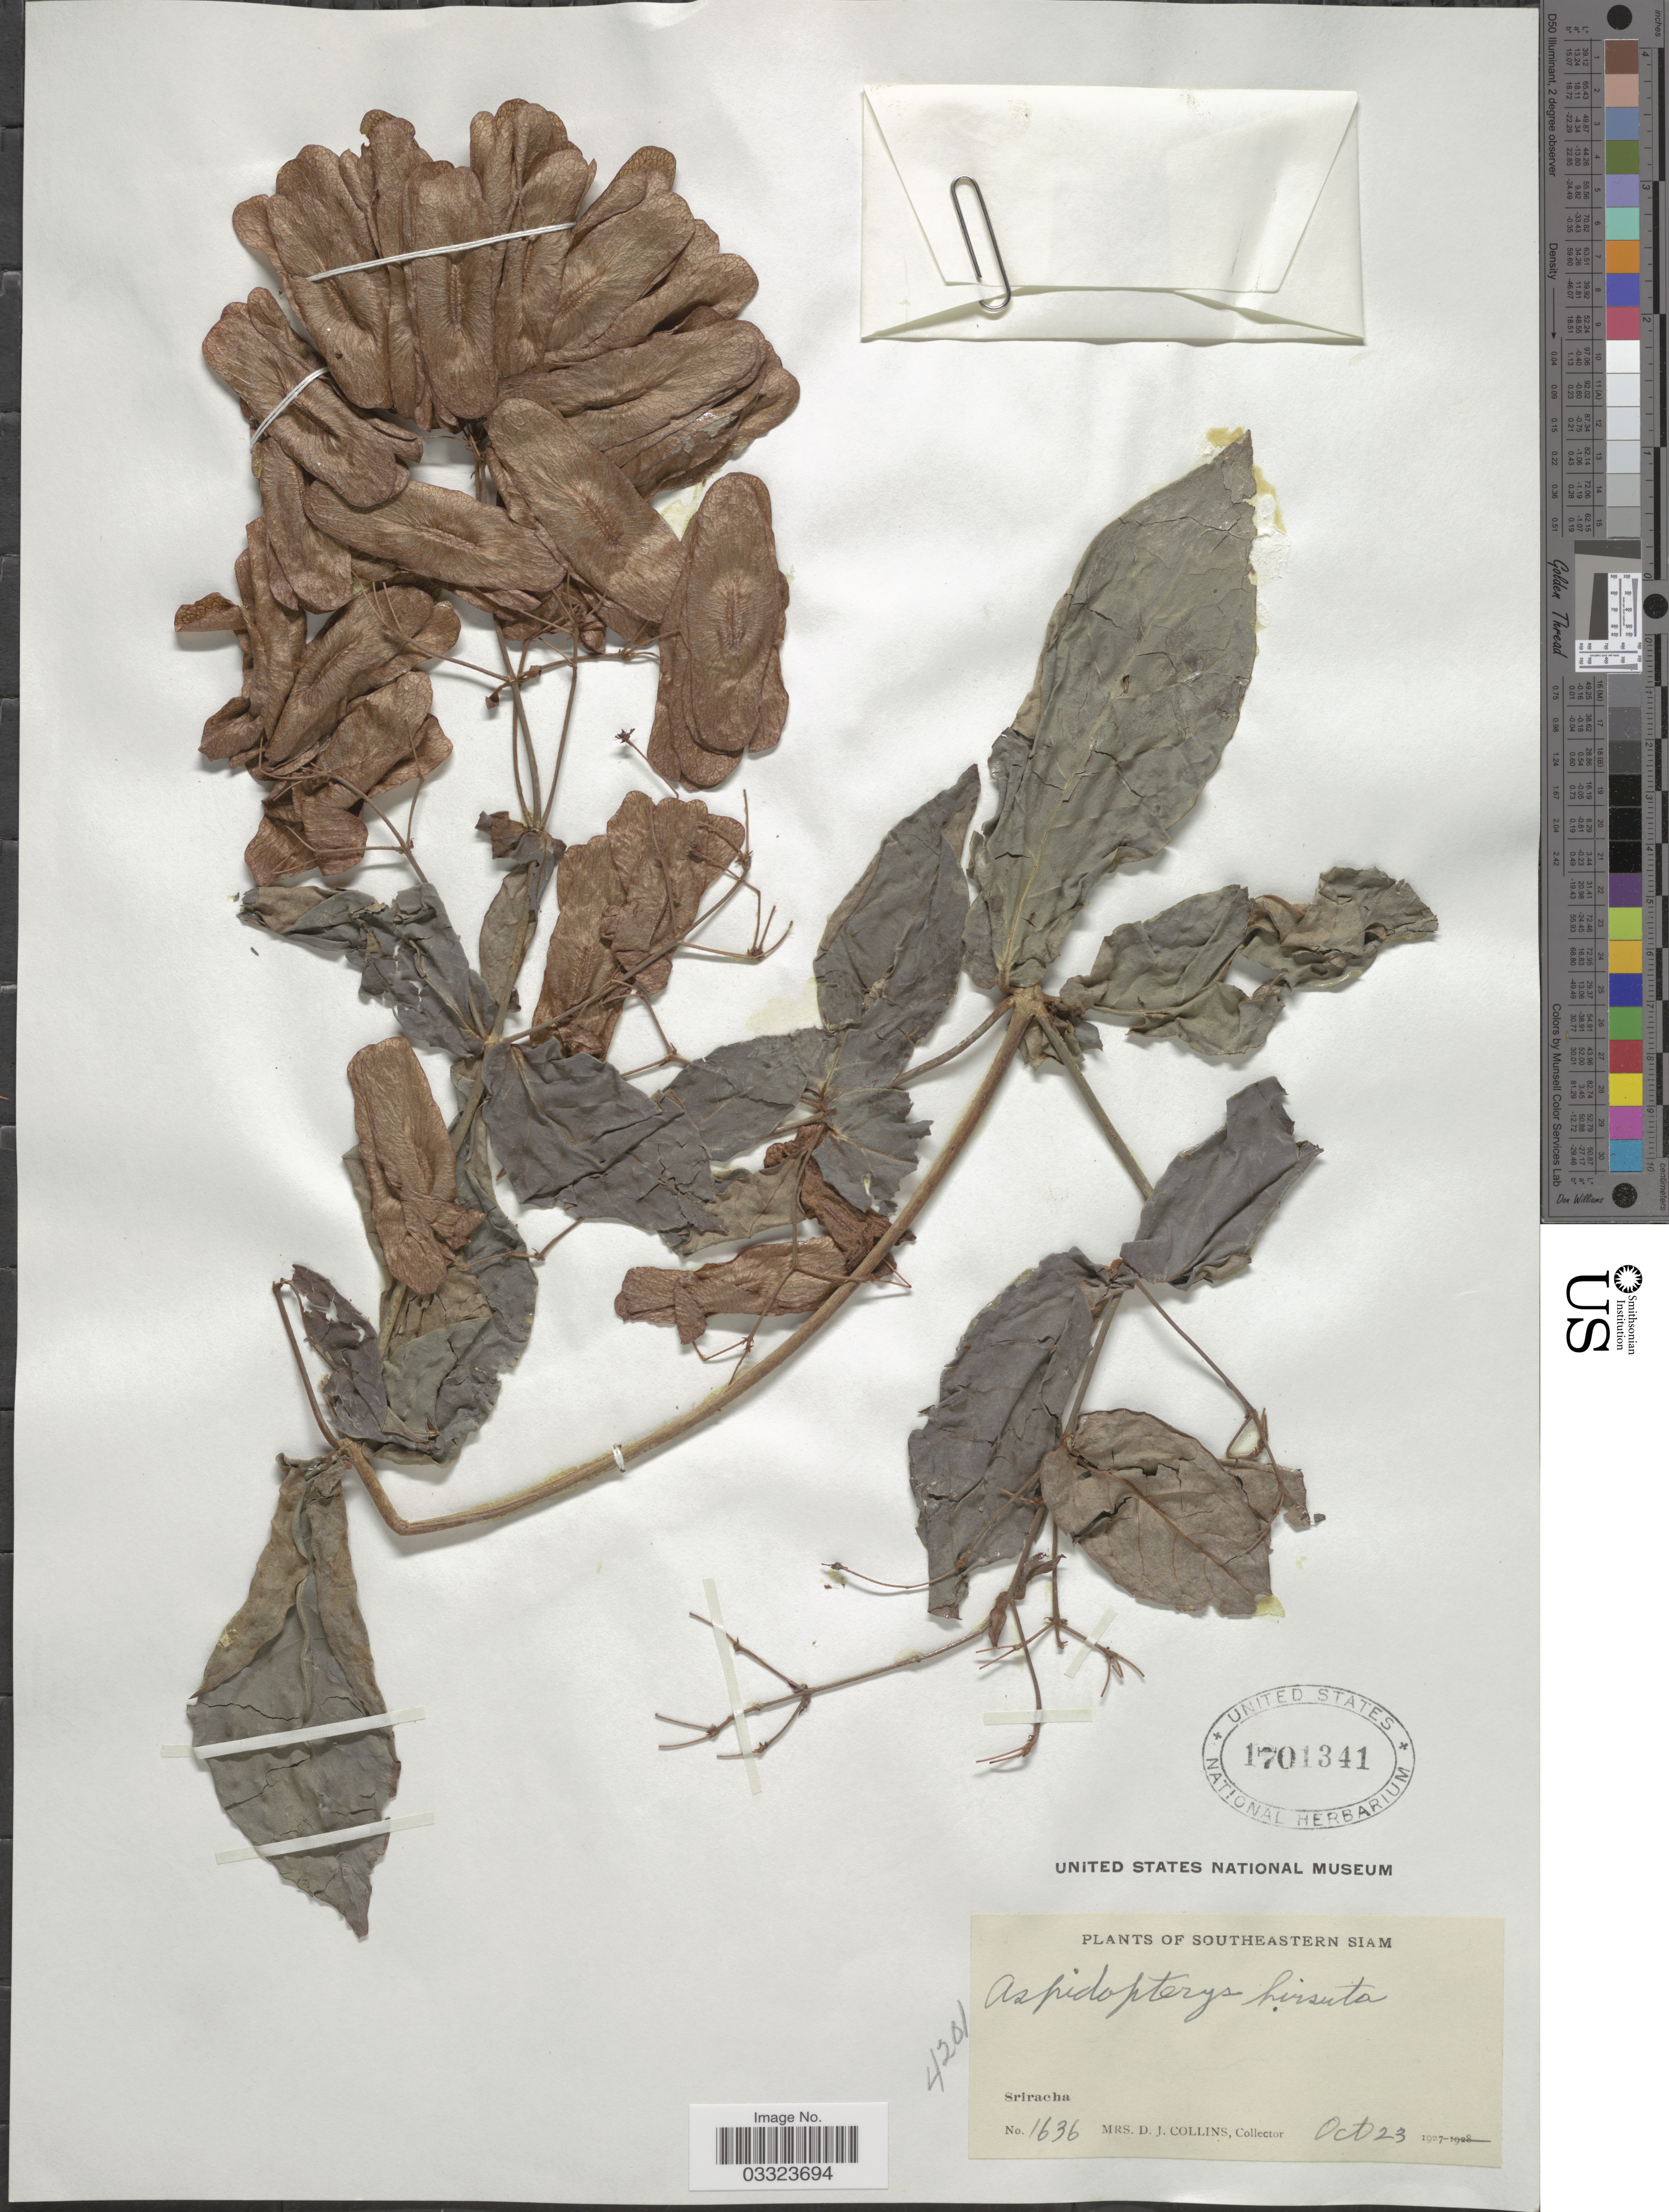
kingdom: Plantae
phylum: Tracheophyta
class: Magnoliopsida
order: Malpighiales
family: Malpighiaceae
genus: Aspidopterys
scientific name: Aspidopterys hirsuta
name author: A. Juss.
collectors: Mrs. D. J. Collins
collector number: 1636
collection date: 1927-10-23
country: Thailand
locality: Southeastern Siam. Sriracha.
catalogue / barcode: US 1701341